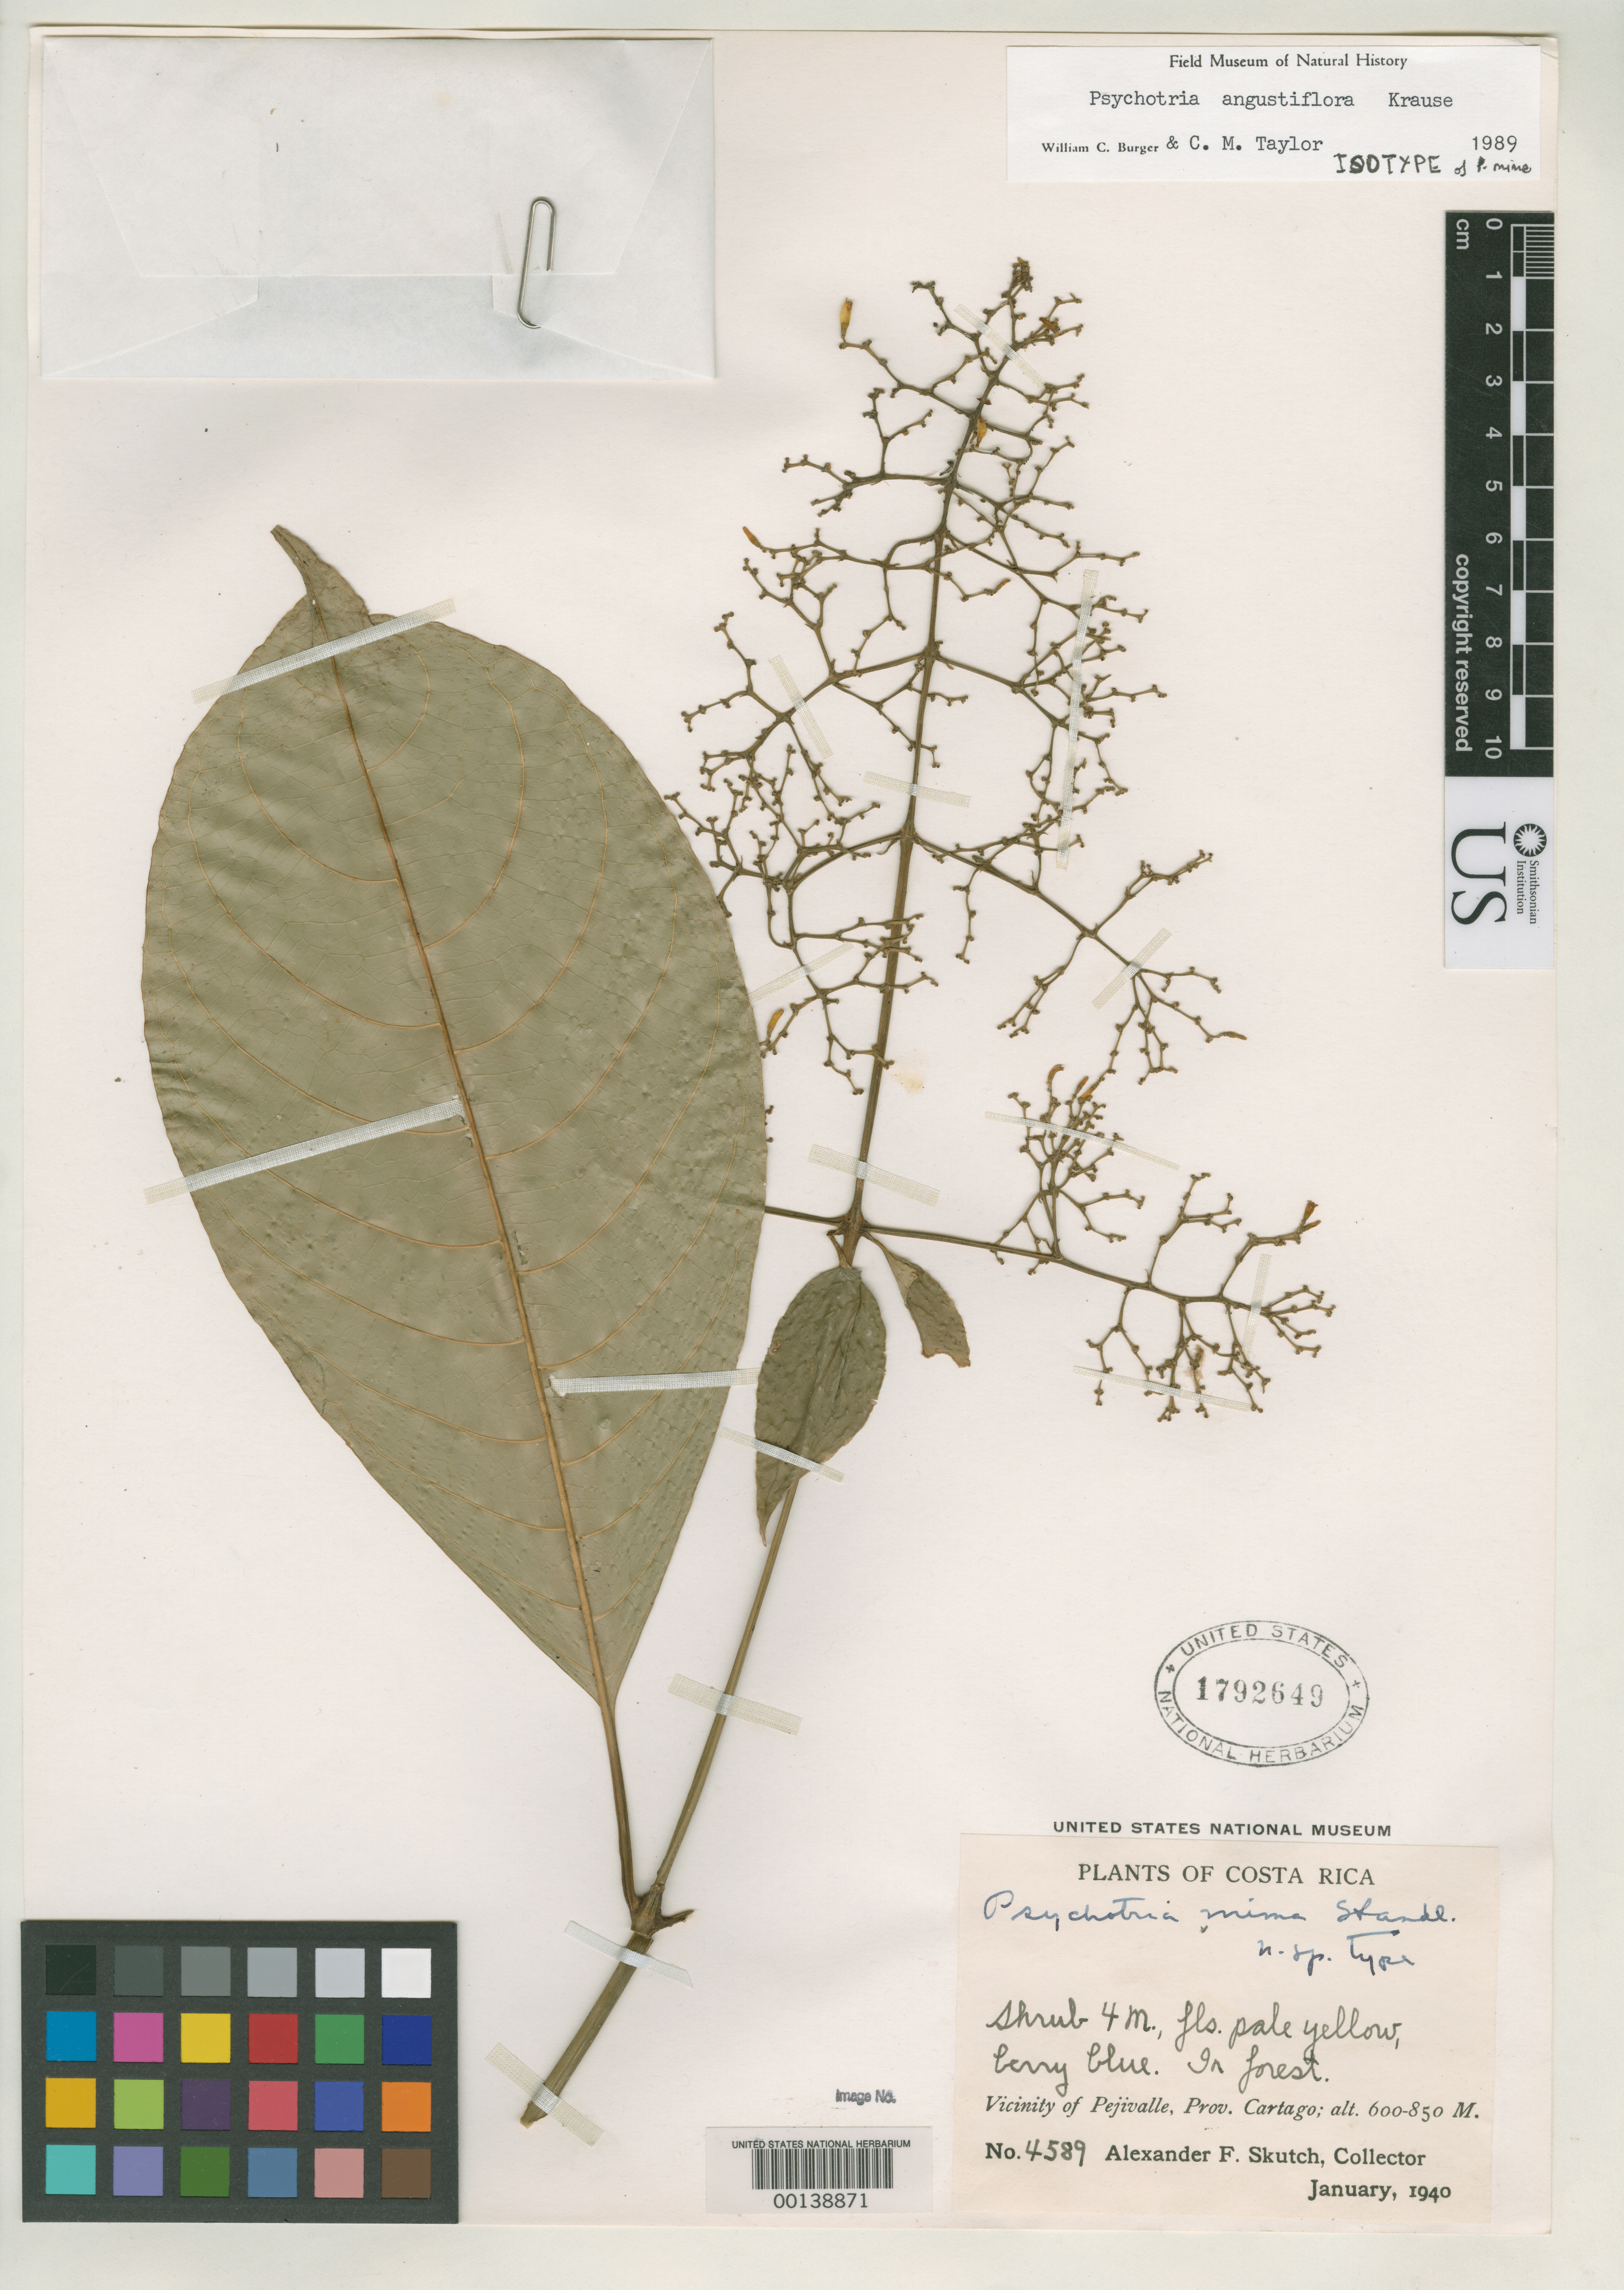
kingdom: Plantae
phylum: Tracheophyta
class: Magnoliopsida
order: Gentianales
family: Rubiaceae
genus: Psychotria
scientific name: Psychotria mima Standl., nom. illeg.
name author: Standl.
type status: Isotype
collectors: A. F. Skutch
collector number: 4589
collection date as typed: Jan 1940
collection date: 1940-01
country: Costa Rica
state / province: Cartago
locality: Vicinity of Pejivalle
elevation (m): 600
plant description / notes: Later homonym of Psychotria mima Standley (1940, Publ. Field Mus. Nat. Hist., Bot. Ser. 22(5): 38, published earlier and with a different type).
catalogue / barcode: US 1792649